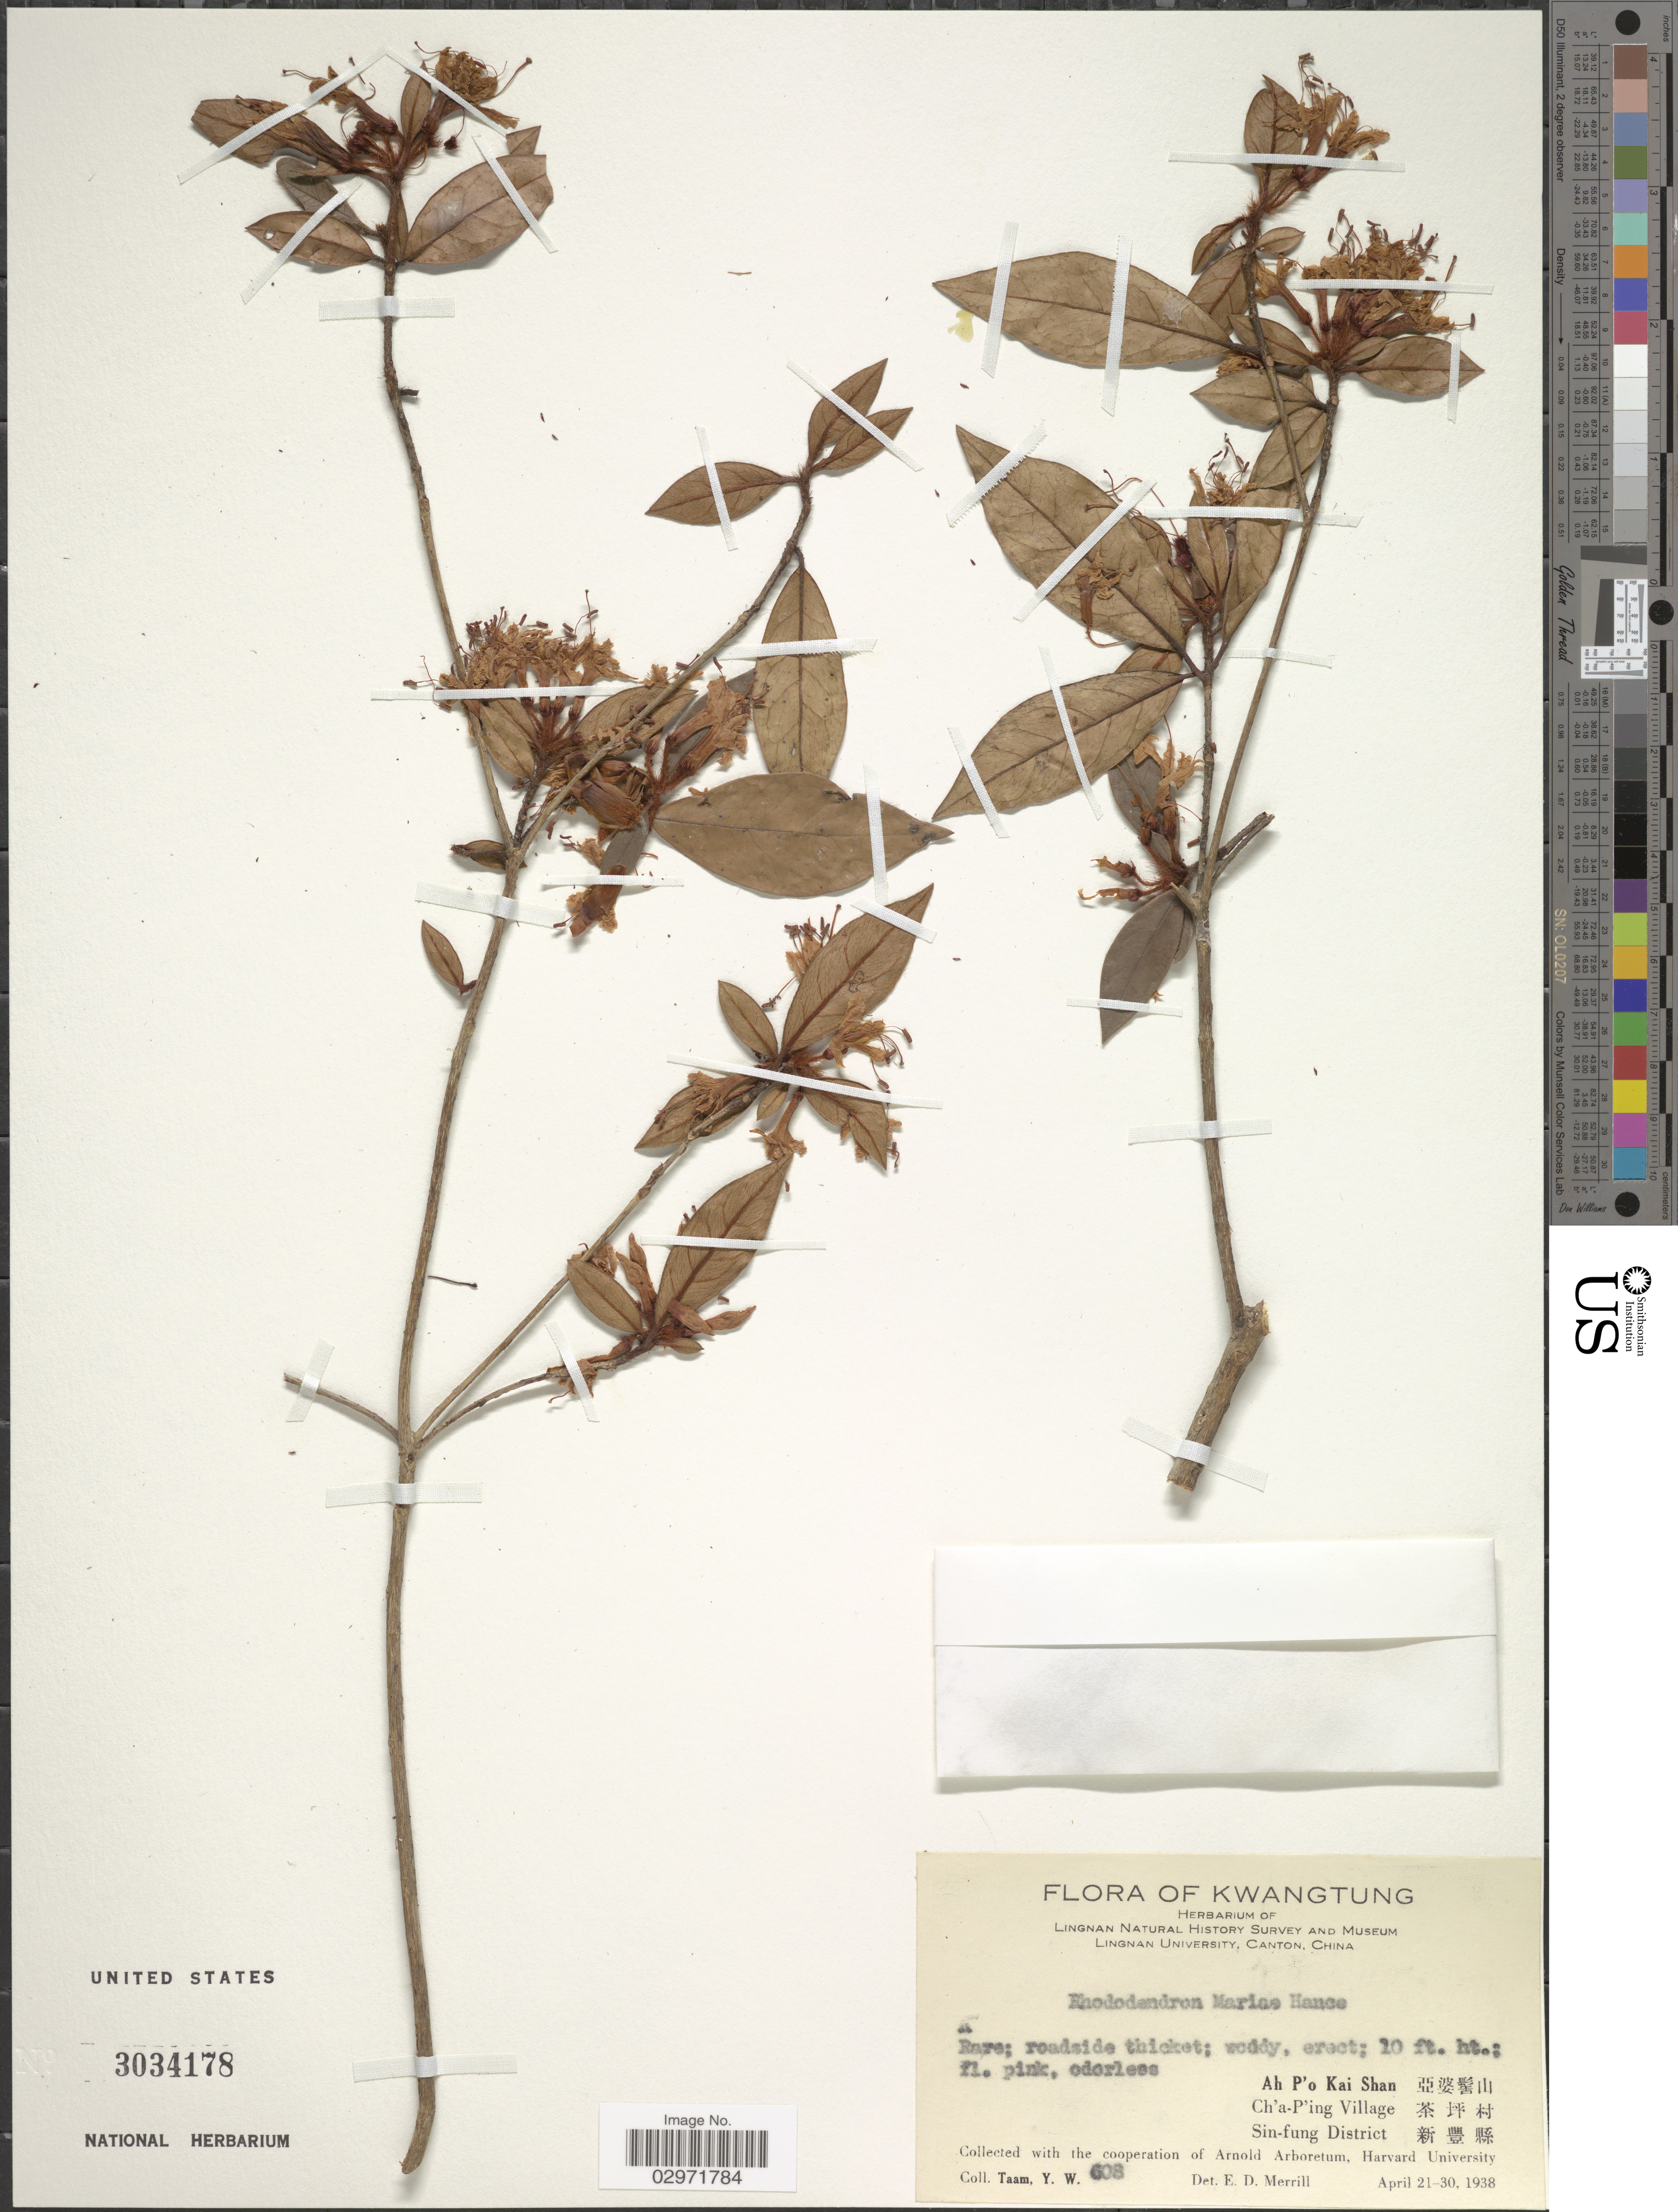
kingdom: Plantae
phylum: Tracheophyta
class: Magnoliopsida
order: Ericales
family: Ericaceae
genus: Rhododendron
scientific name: Rhododendron mariae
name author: Hance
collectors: Y. W. Taam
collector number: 608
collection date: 1938-04-21/1938-04-30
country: China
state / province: Guangdong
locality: Kwatung.Ah P'o Kai Shan Ch'a-P'ing Village Sin-fung District .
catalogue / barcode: US 3034178